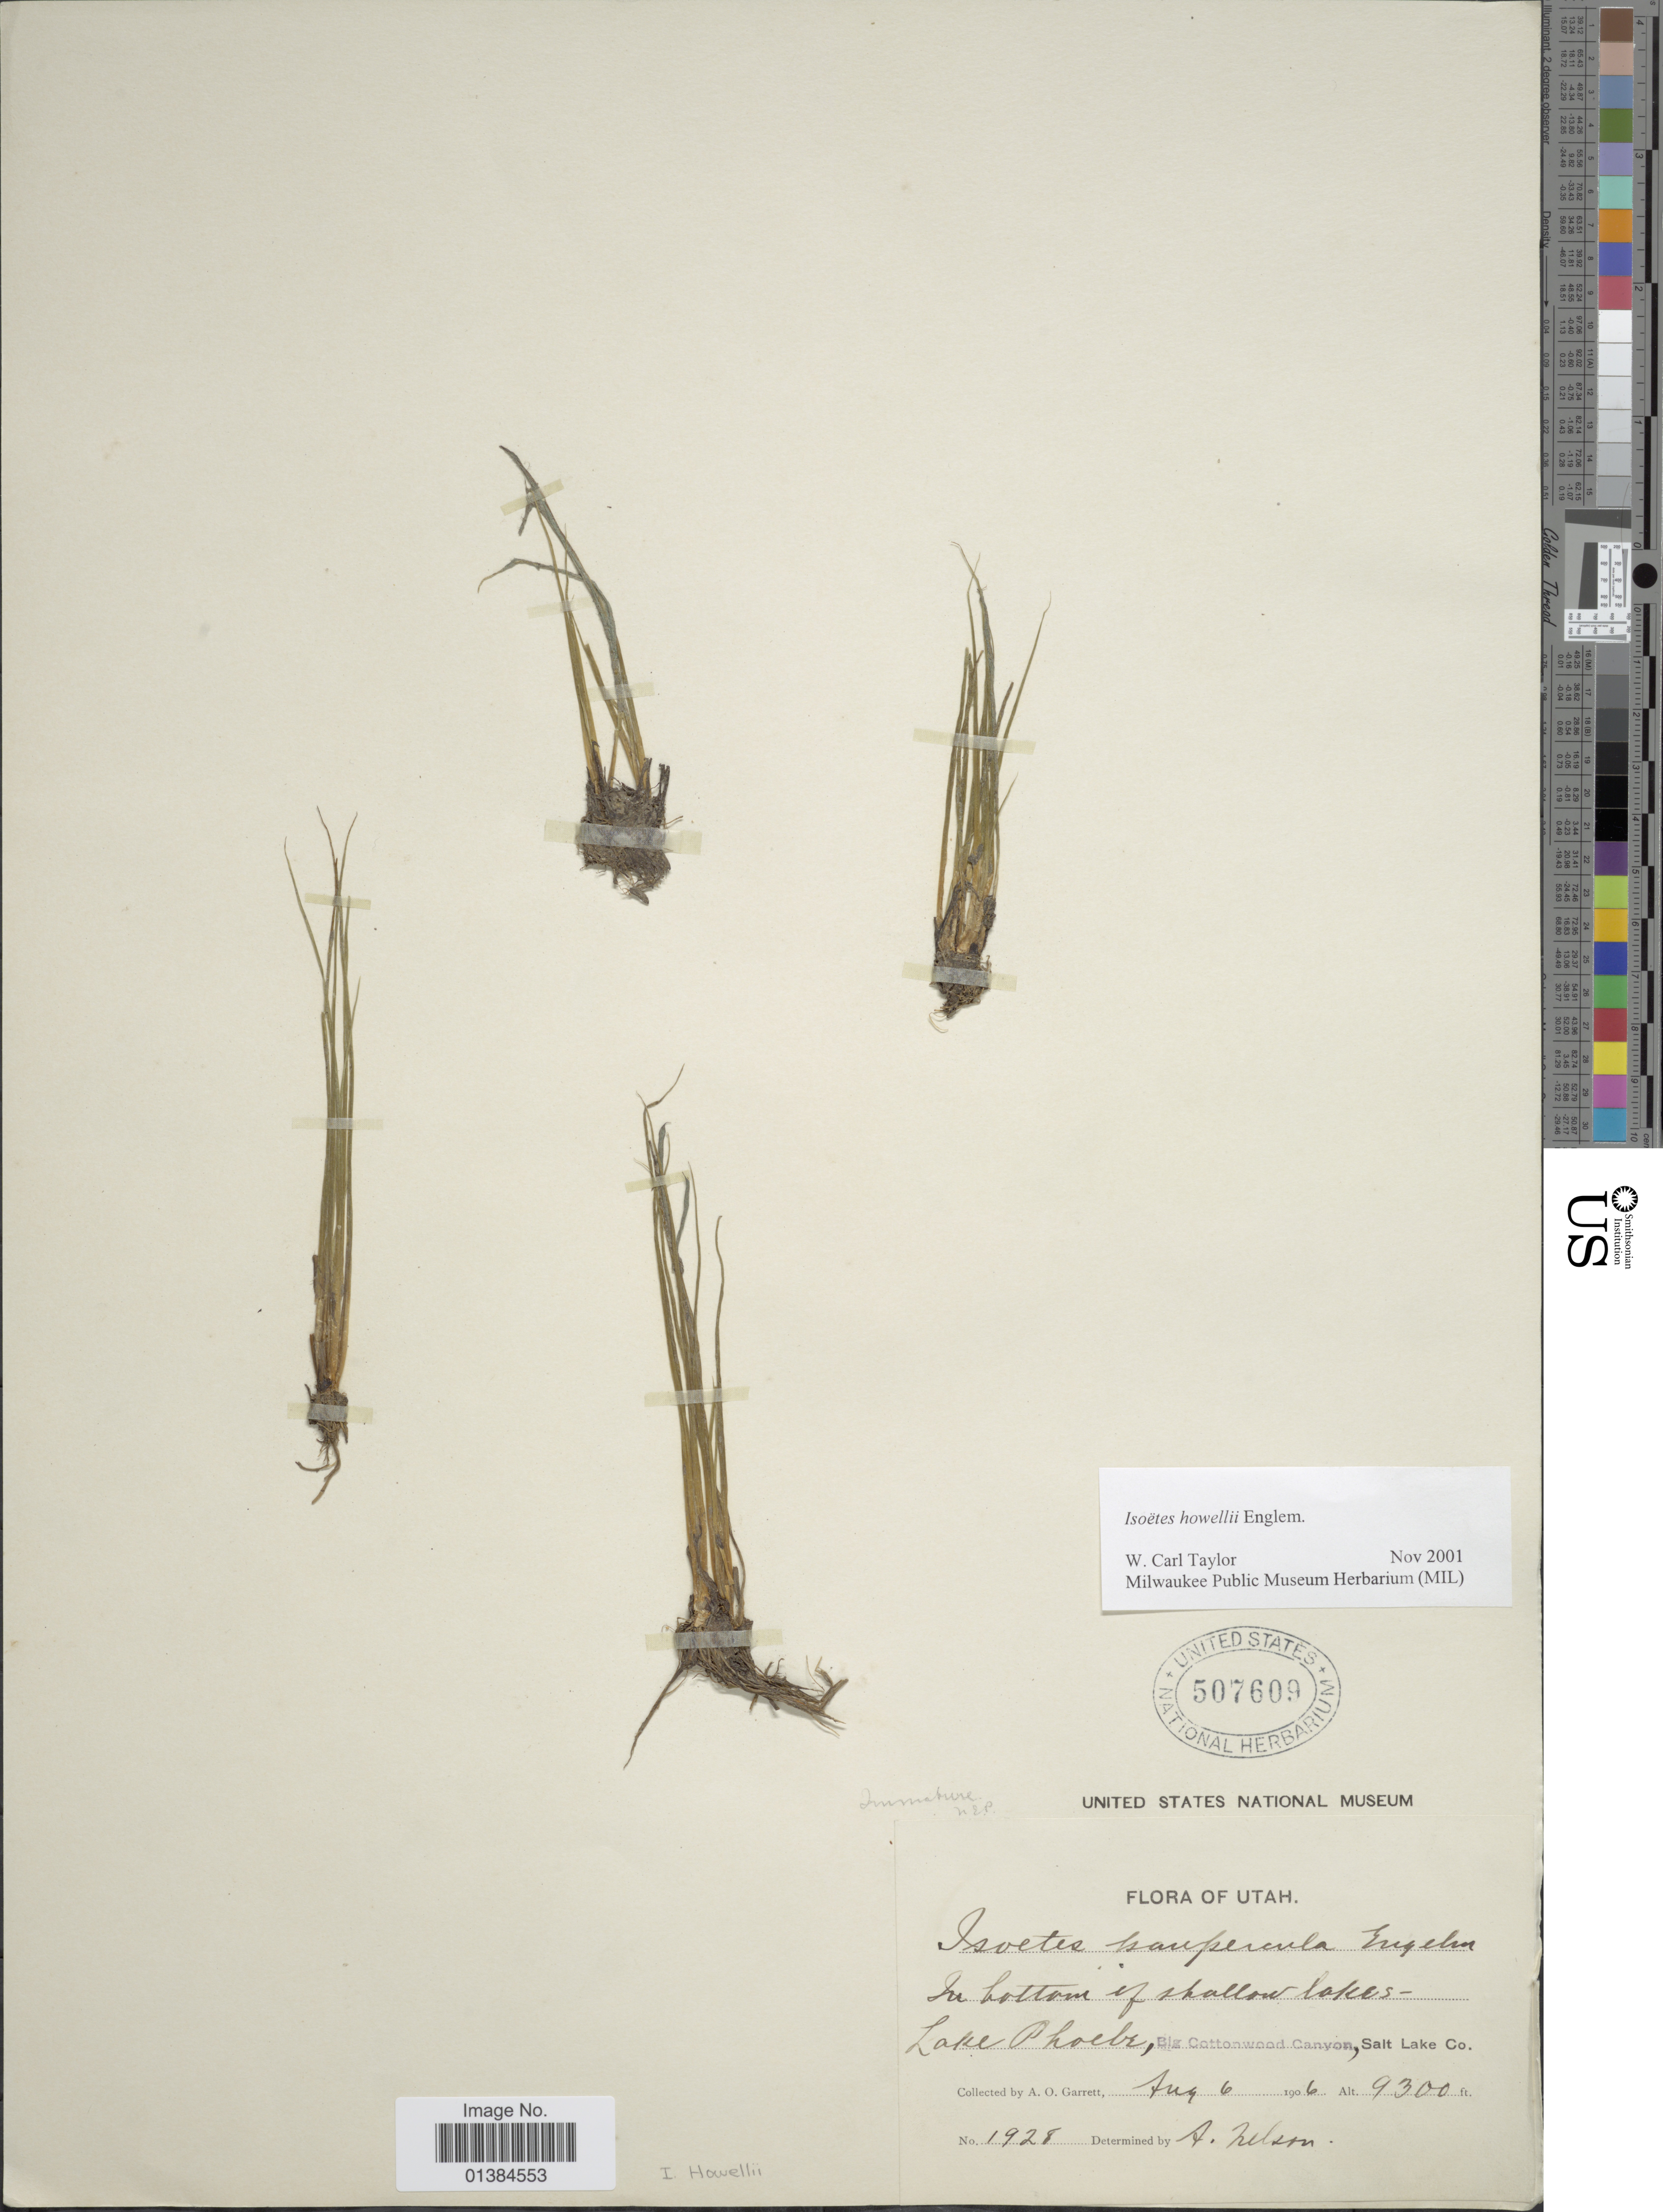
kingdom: Plantae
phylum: Tracheophyta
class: Lycopodiopsida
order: Isoetales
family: Isoetaceae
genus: Isoetes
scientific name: Isoetes howellii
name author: Engelm.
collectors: A. O. Garrett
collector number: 1928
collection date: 1906-08-06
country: United States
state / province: Utah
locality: Lake Phoebe, Big Cottonwood Canyon, Salt Lake Co.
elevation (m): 2835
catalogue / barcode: US 507609